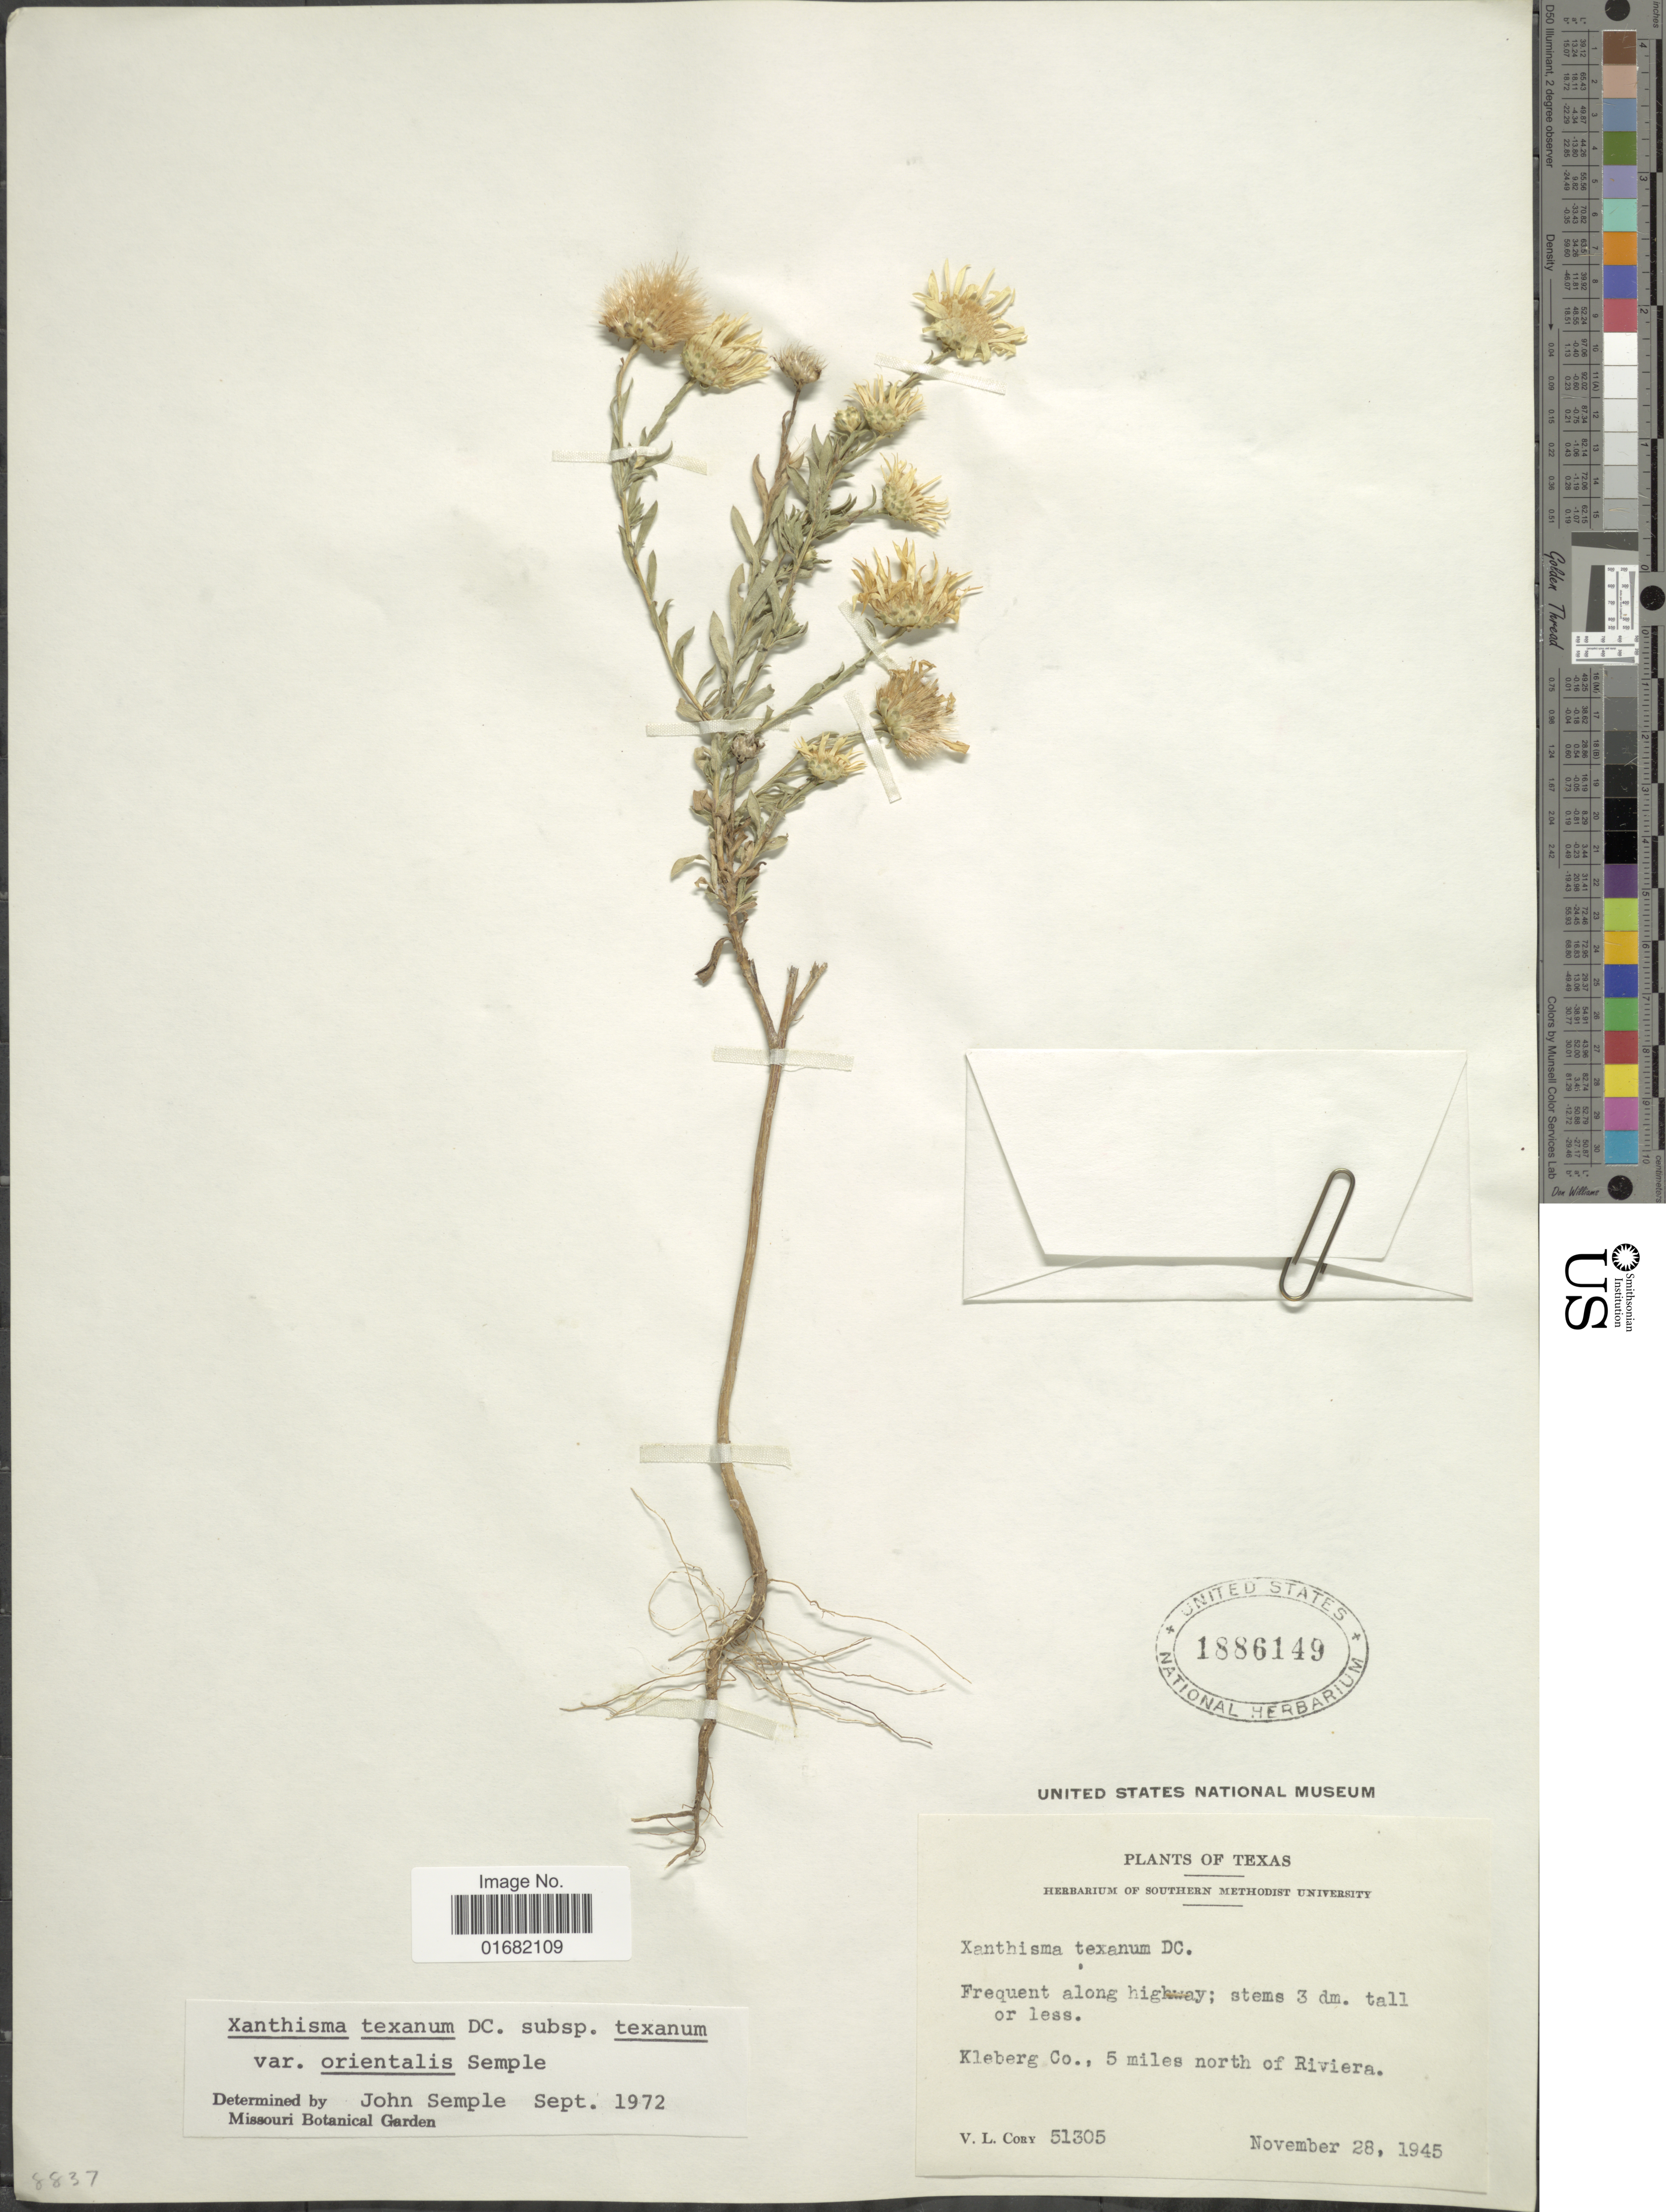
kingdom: Plantae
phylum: Tracheophyta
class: Magnoliopsida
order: Asterales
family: Asteraceae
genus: Xanthisma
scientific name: Xanthisma texanum var. orientalis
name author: Semple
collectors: V. Cory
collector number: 51305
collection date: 1945-11-28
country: United States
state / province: Texas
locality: Kleberg Co., 5 miles north of Riviera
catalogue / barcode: US 1886149